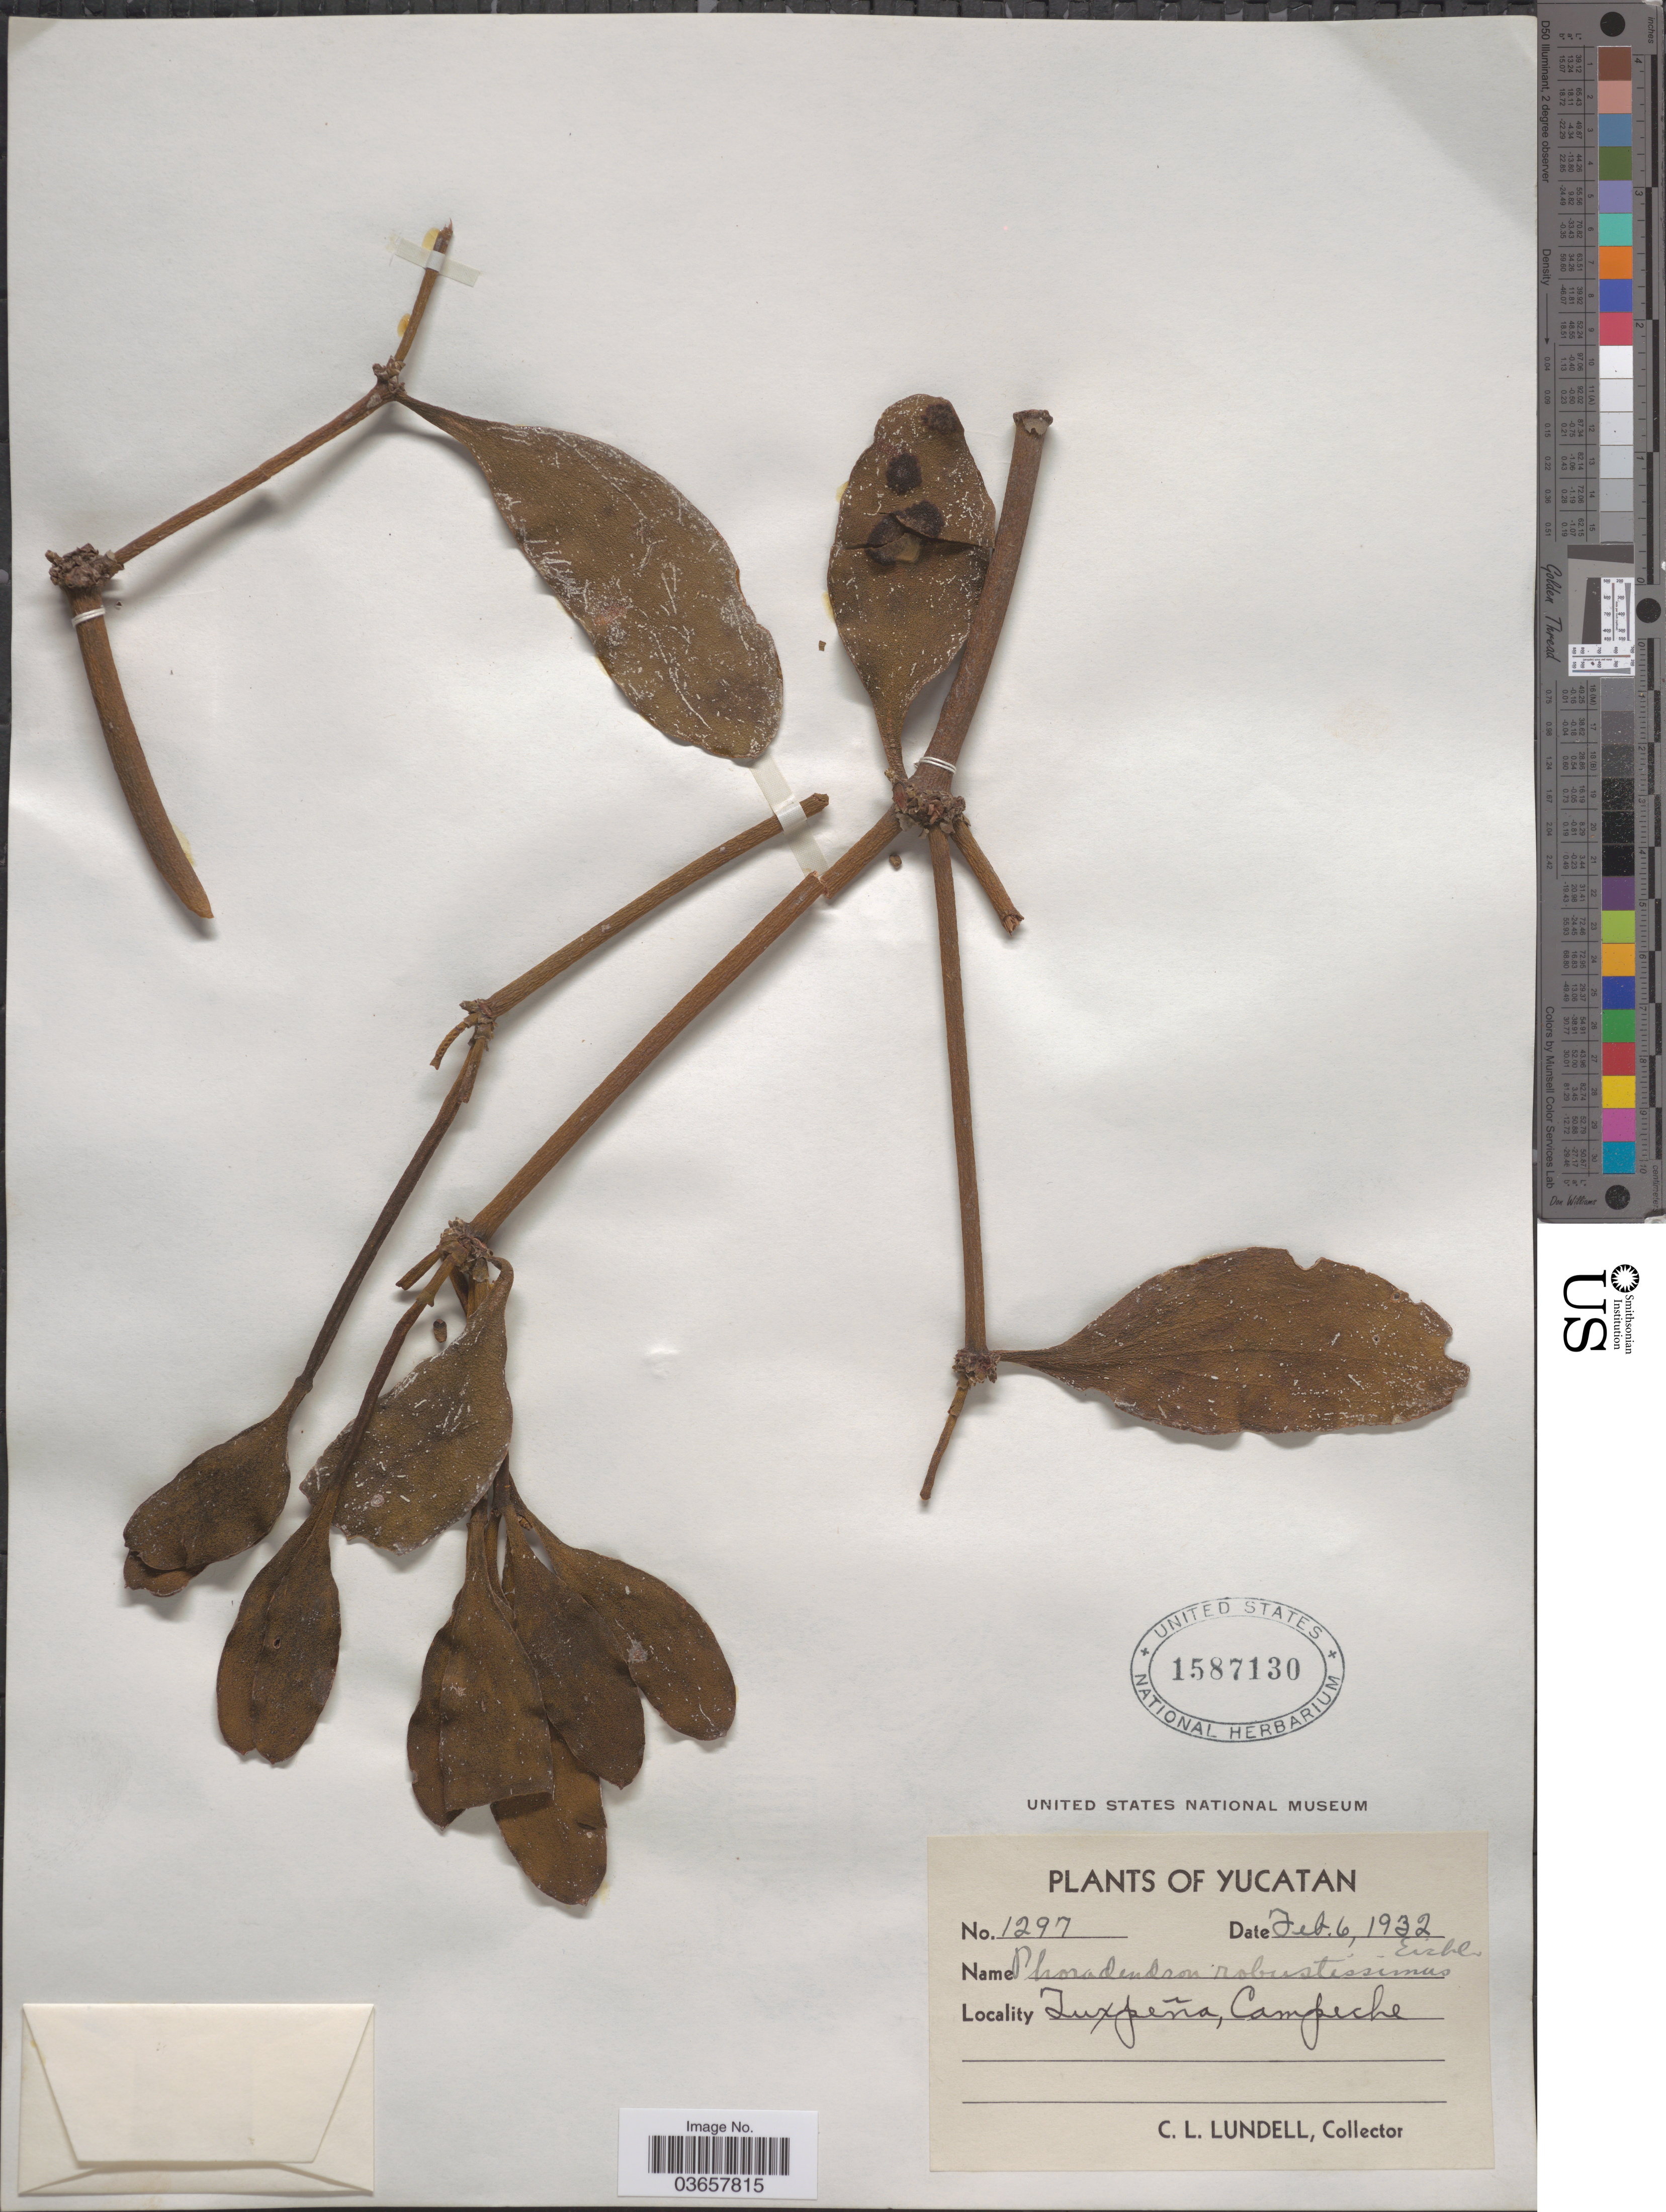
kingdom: Plantae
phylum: Tracheophyta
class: Magnoliopsida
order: Santalales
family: Viscaceae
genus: Phoradendron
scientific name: Phoradendron robustissimum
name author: Eichler in Mart.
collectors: C. L. Lundell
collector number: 1297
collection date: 1932-02-06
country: Mexico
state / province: Campeche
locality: Tuxpeña, Campeche.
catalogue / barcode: US 1587130